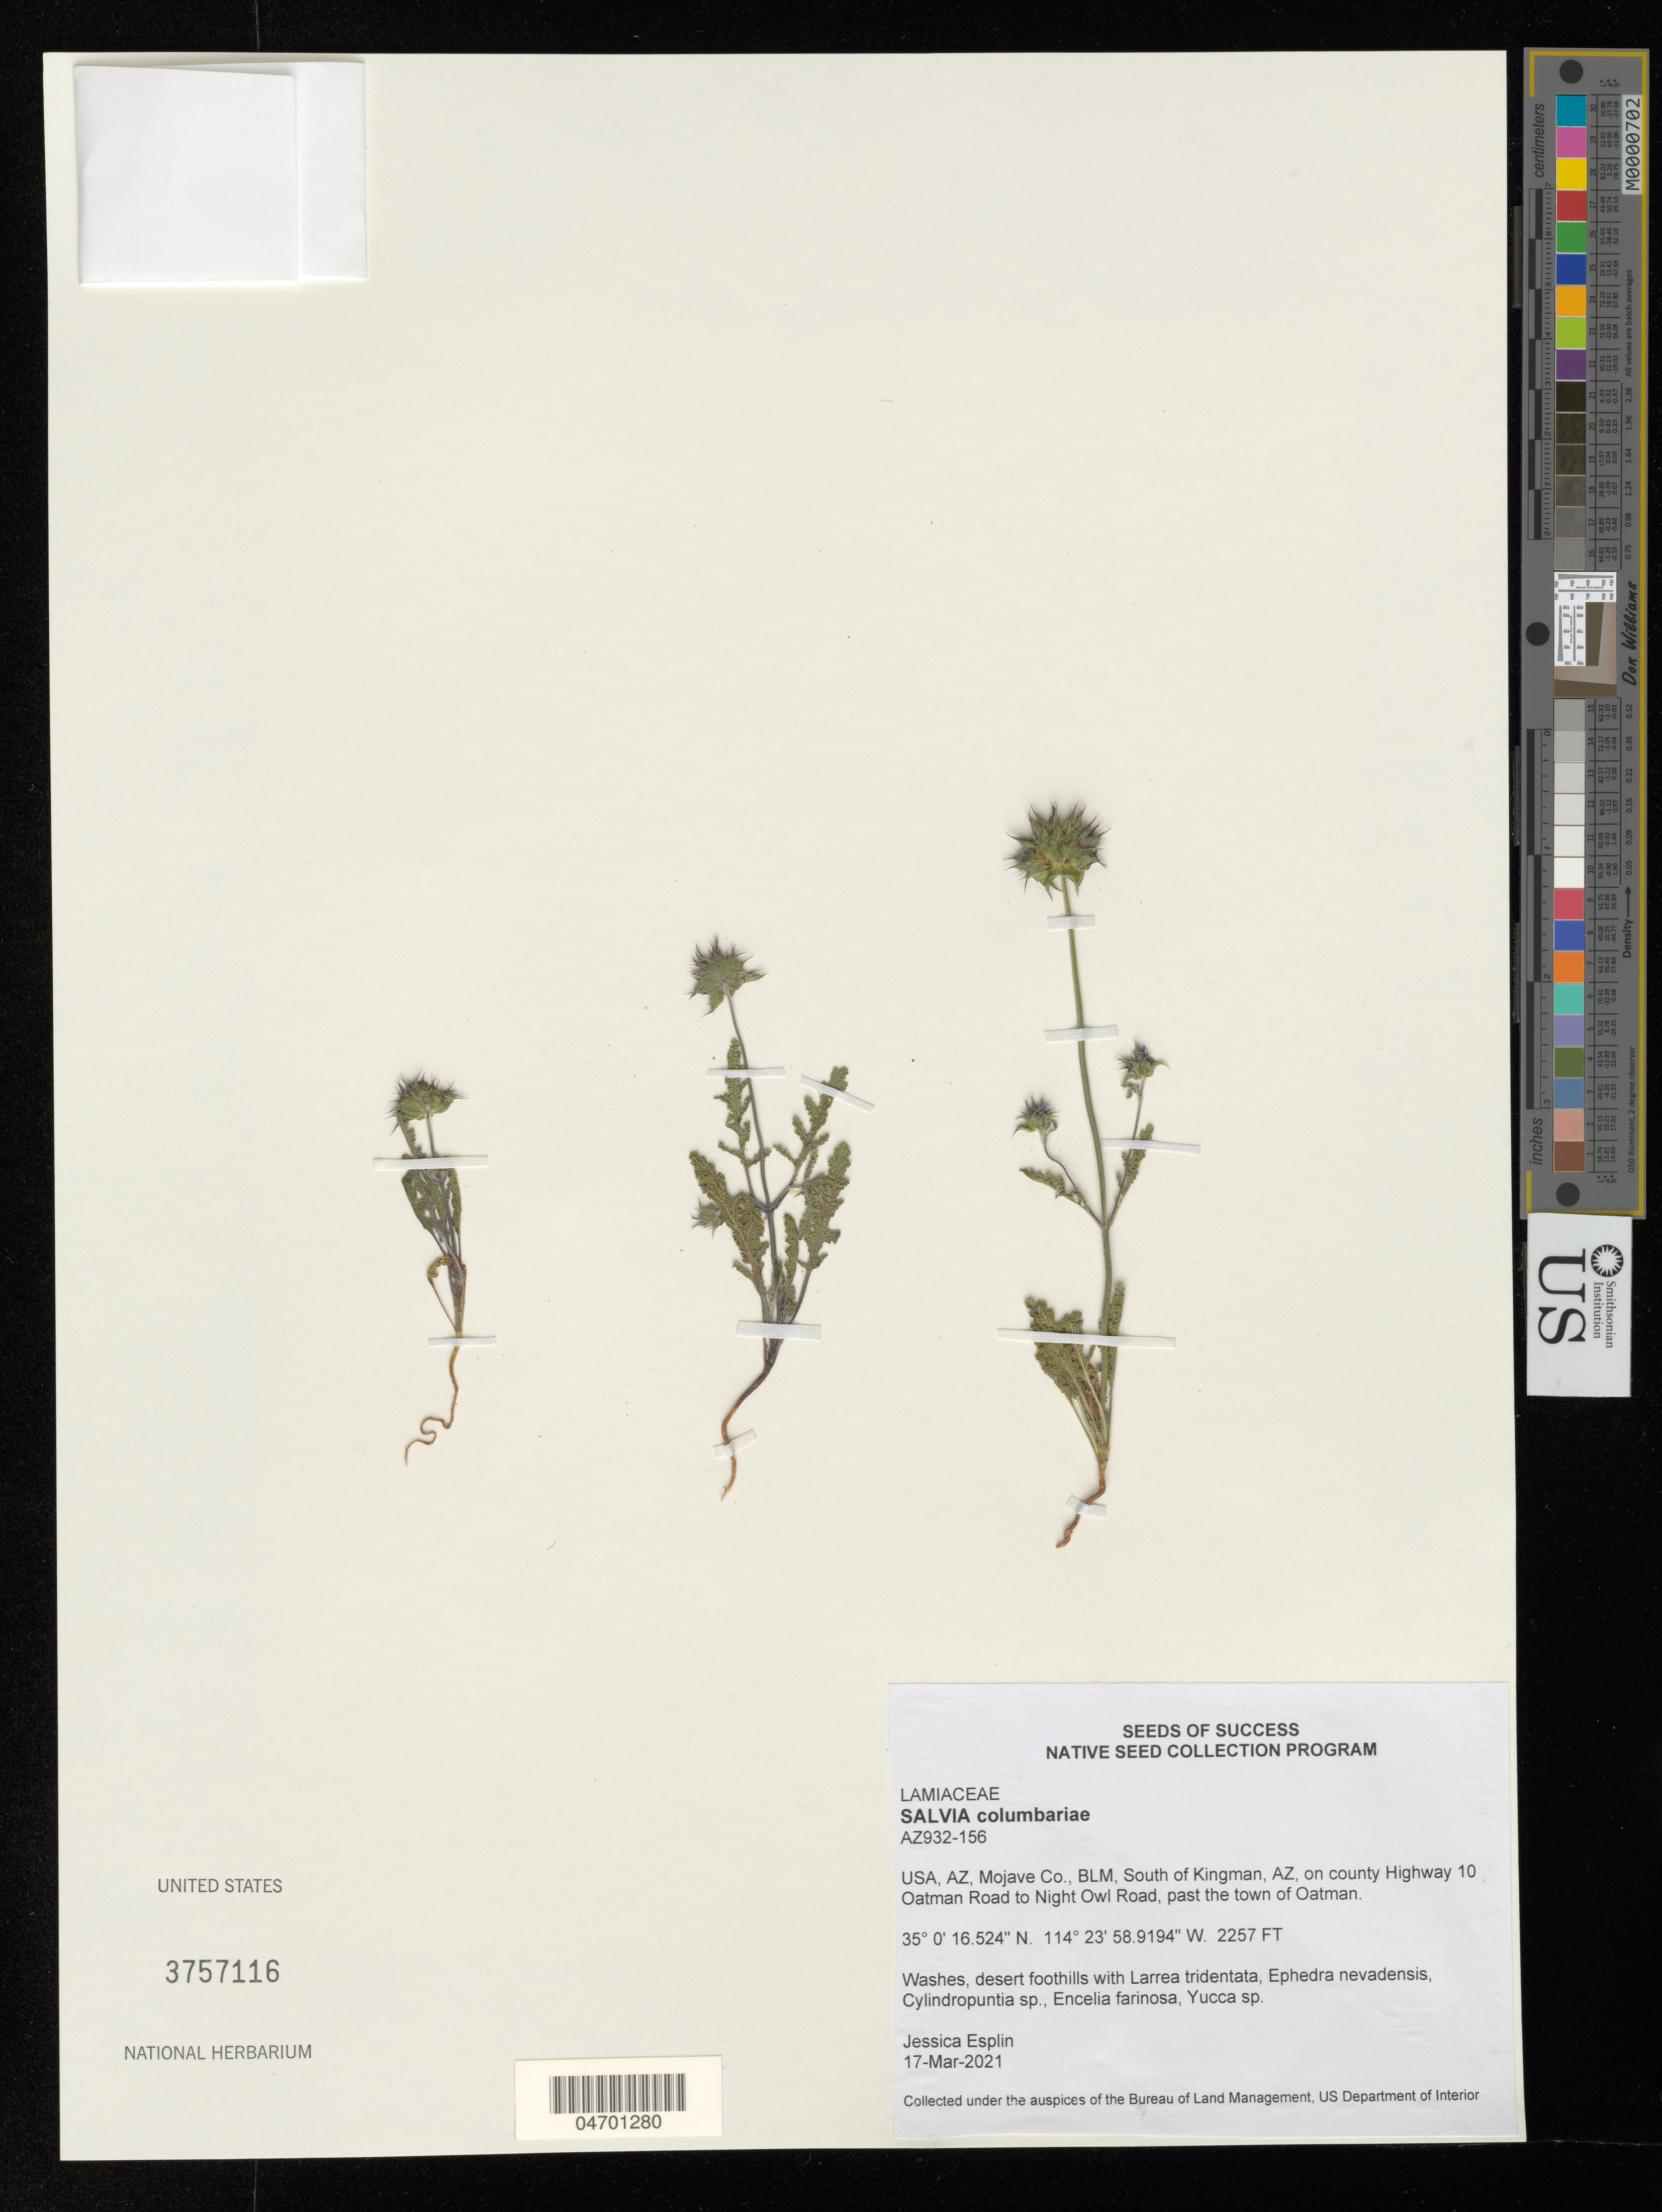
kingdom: Plantae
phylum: Tracheophyta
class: Magnoliopsida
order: Lamiales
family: Lamiaceae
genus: Salvia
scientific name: Salvia columbariae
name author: Benth.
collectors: A. Ron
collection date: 2021-03-17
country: United States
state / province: Arizona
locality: AZ, Mojave Co., BLM, South of Kingman, on county Highway 10, Oatman Road to Night Owl Road, past the town of Oatman.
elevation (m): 688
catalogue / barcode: US 3757116